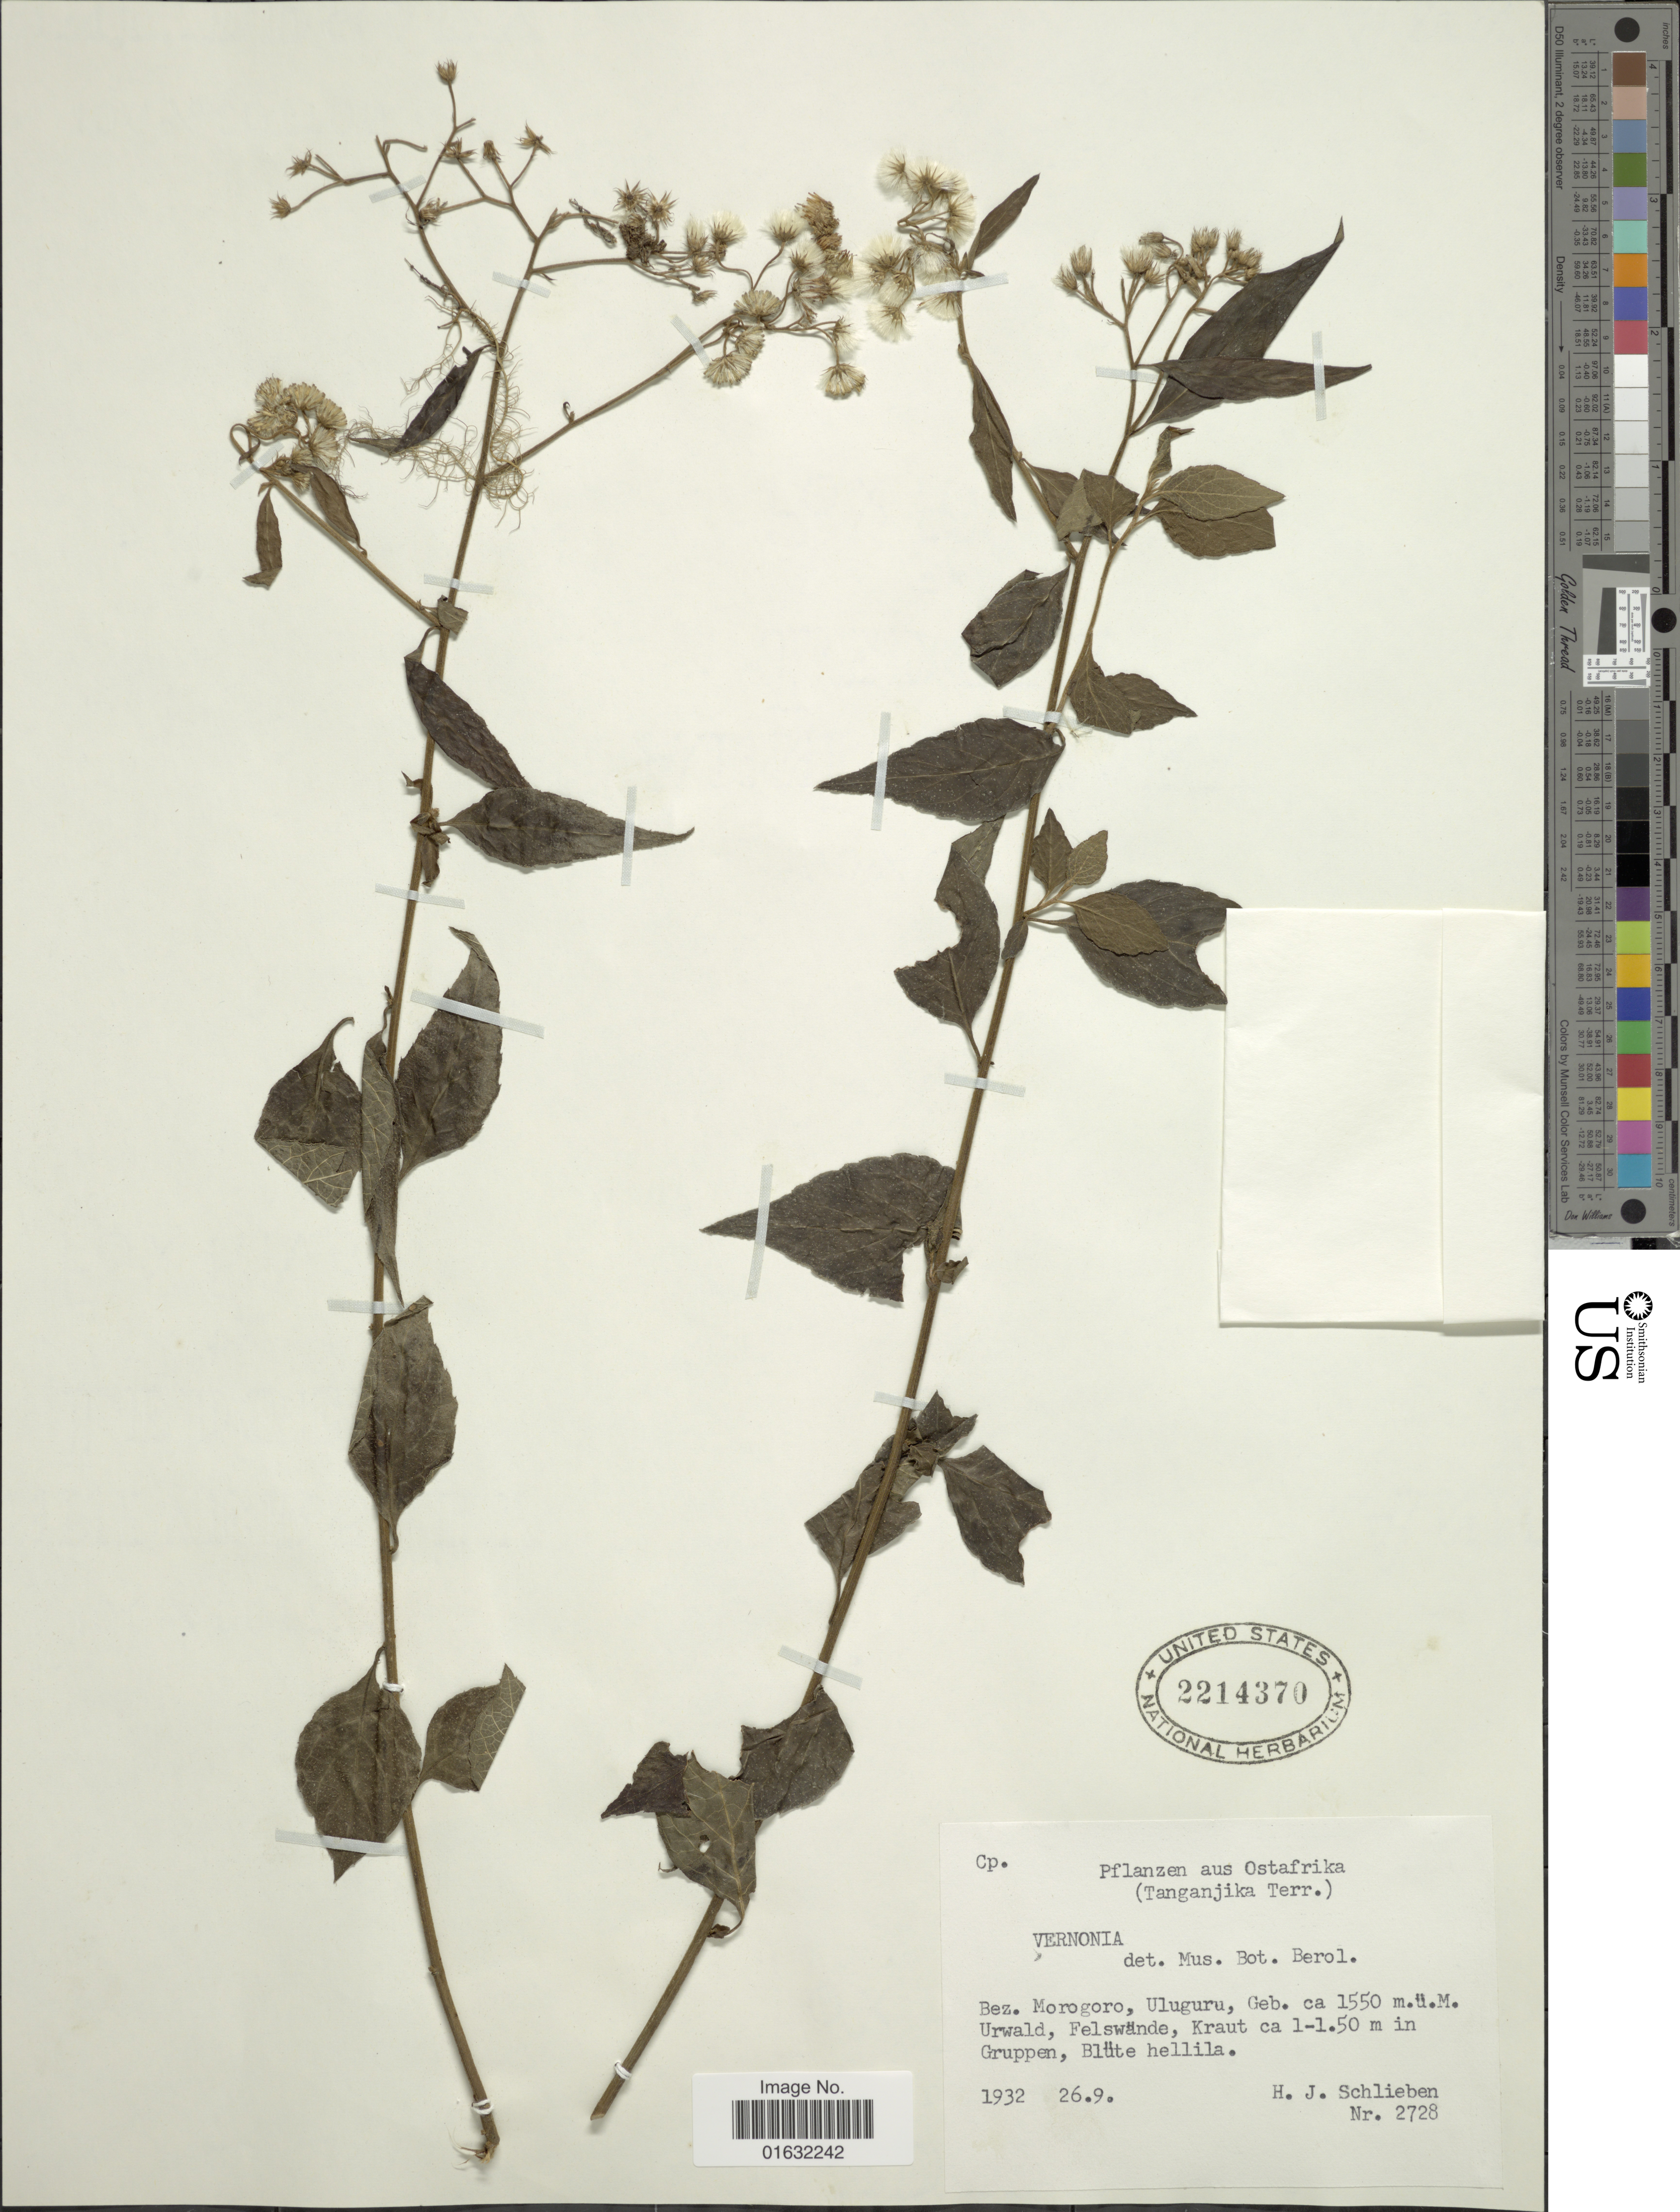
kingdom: Plantae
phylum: Tracheophyta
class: Magnoliopsida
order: Asterales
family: Asteraceae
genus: Cyanthillium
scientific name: Cyanthillium wollastonii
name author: (S. Moore) H. Rob.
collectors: H. J. Schlieben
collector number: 2728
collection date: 1932-09-26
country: Tanzania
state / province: Morogoro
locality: Ostafrika, Uluguru, Urwald, Felswande, Kraut, in Gruppen, Blute hellila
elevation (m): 1550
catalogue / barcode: US 2214370